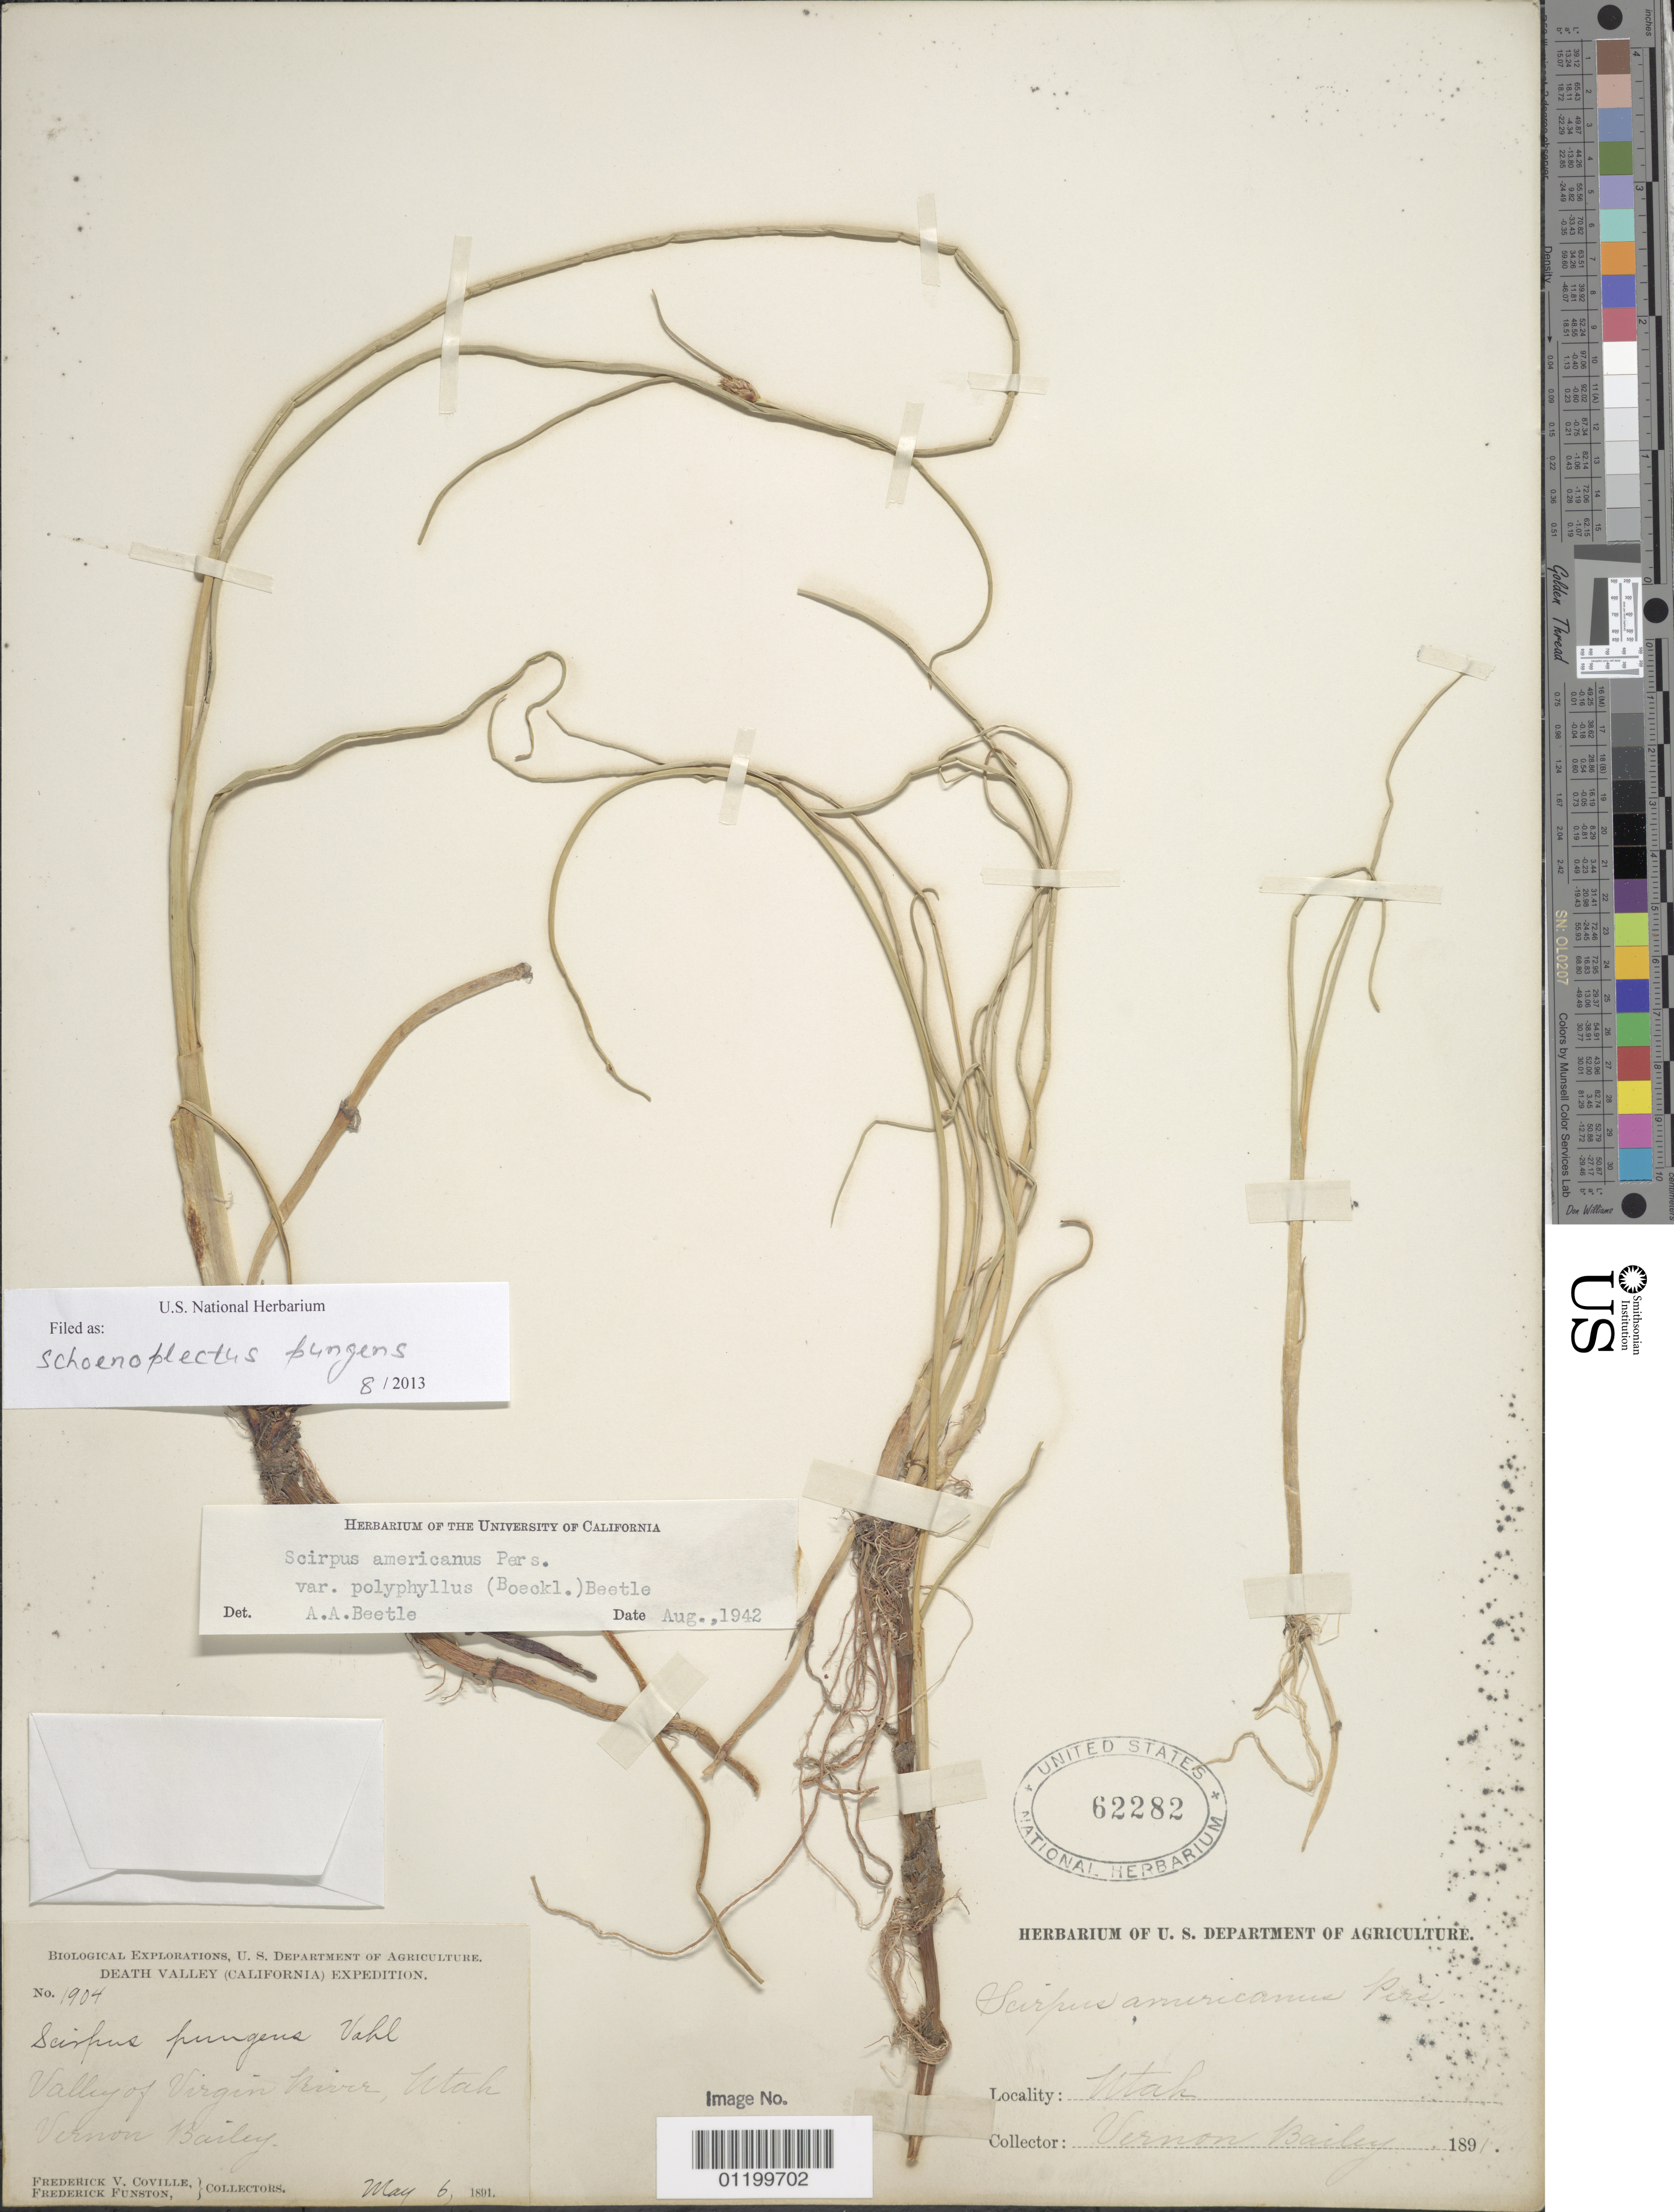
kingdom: Plantae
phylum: Tracheophyta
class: Liliopsida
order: Poales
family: Cyperaceae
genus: Schoenoplectus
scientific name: Schoenoplectus pungens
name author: (Vahl) Palla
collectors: V. O. Bailey, F. V. Coville & F. Funston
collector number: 1904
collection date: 1891-05-06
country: United States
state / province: Utah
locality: Valley of Virgin River.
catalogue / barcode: US 62282